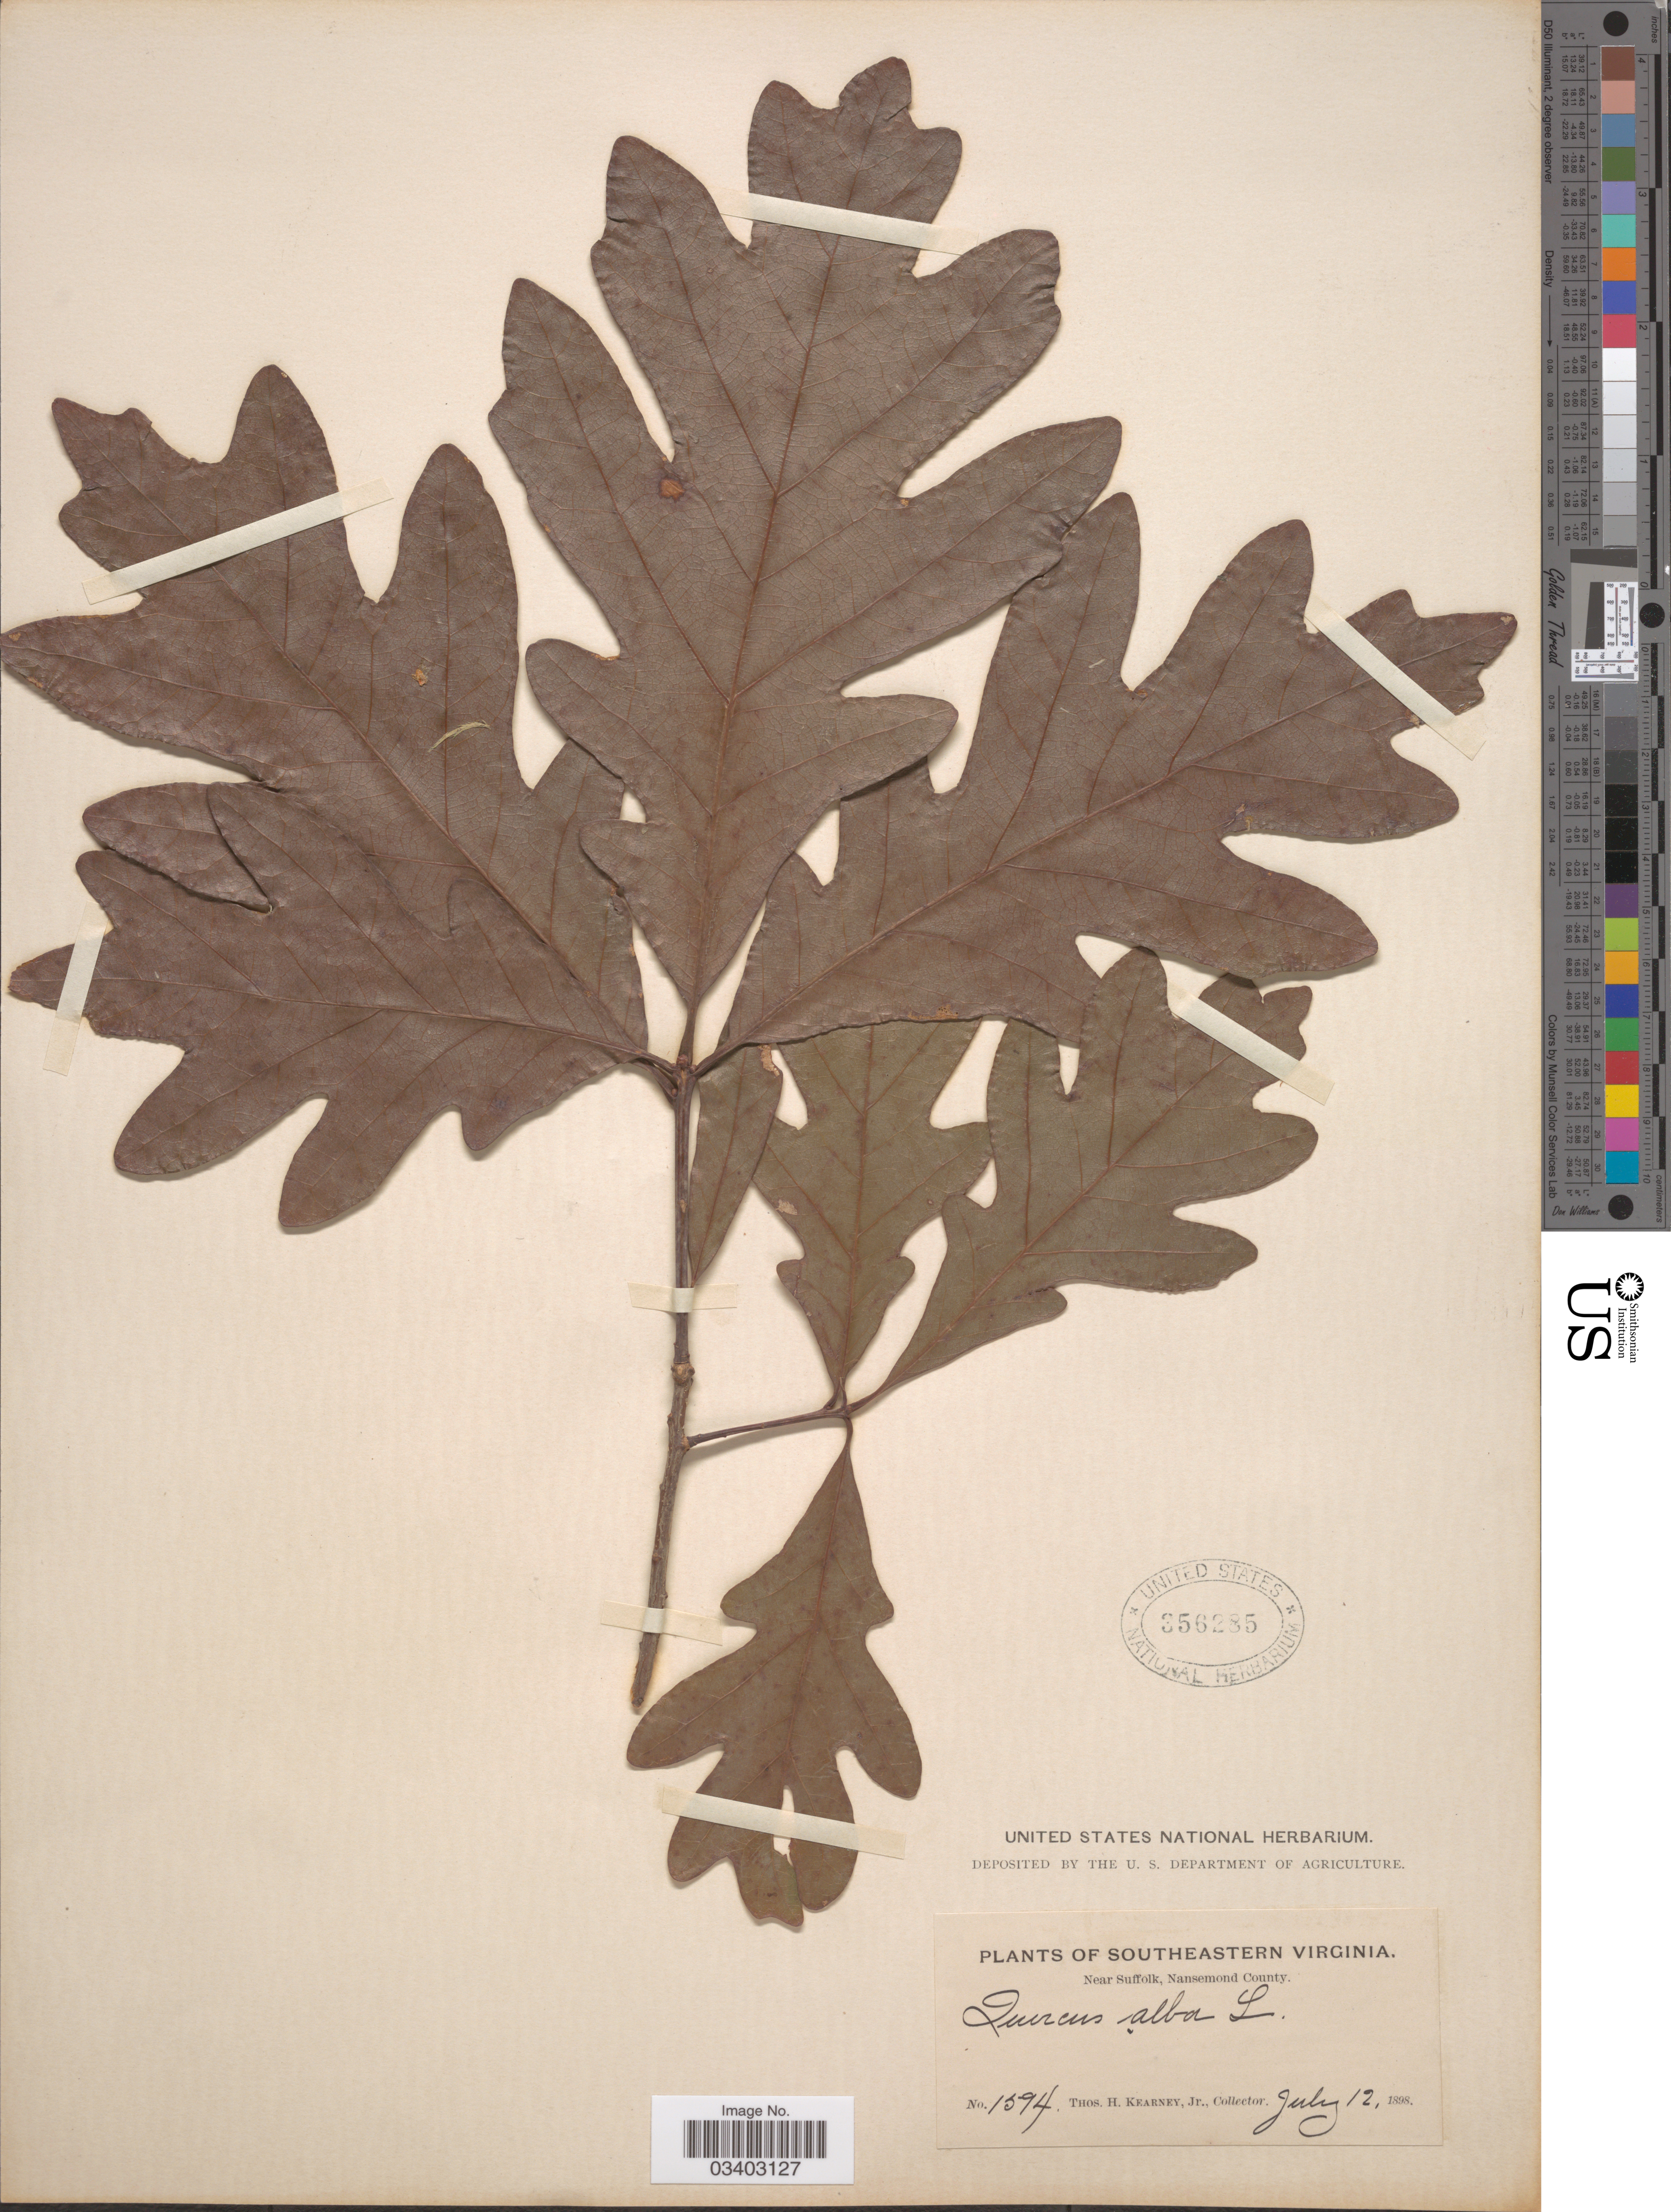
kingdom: Plantae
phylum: Tracheophyta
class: Magnoliopsida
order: Fagales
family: Fagaceae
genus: Quercus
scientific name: Quercus alba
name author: L.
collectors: T. H. Kearney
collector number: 1594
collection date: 1898-07-12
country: United States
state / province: Virginia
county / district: City of Suffolk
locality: Southeastern Virginia. Near Suffolk, Nansemond County.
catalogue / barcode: US 356285